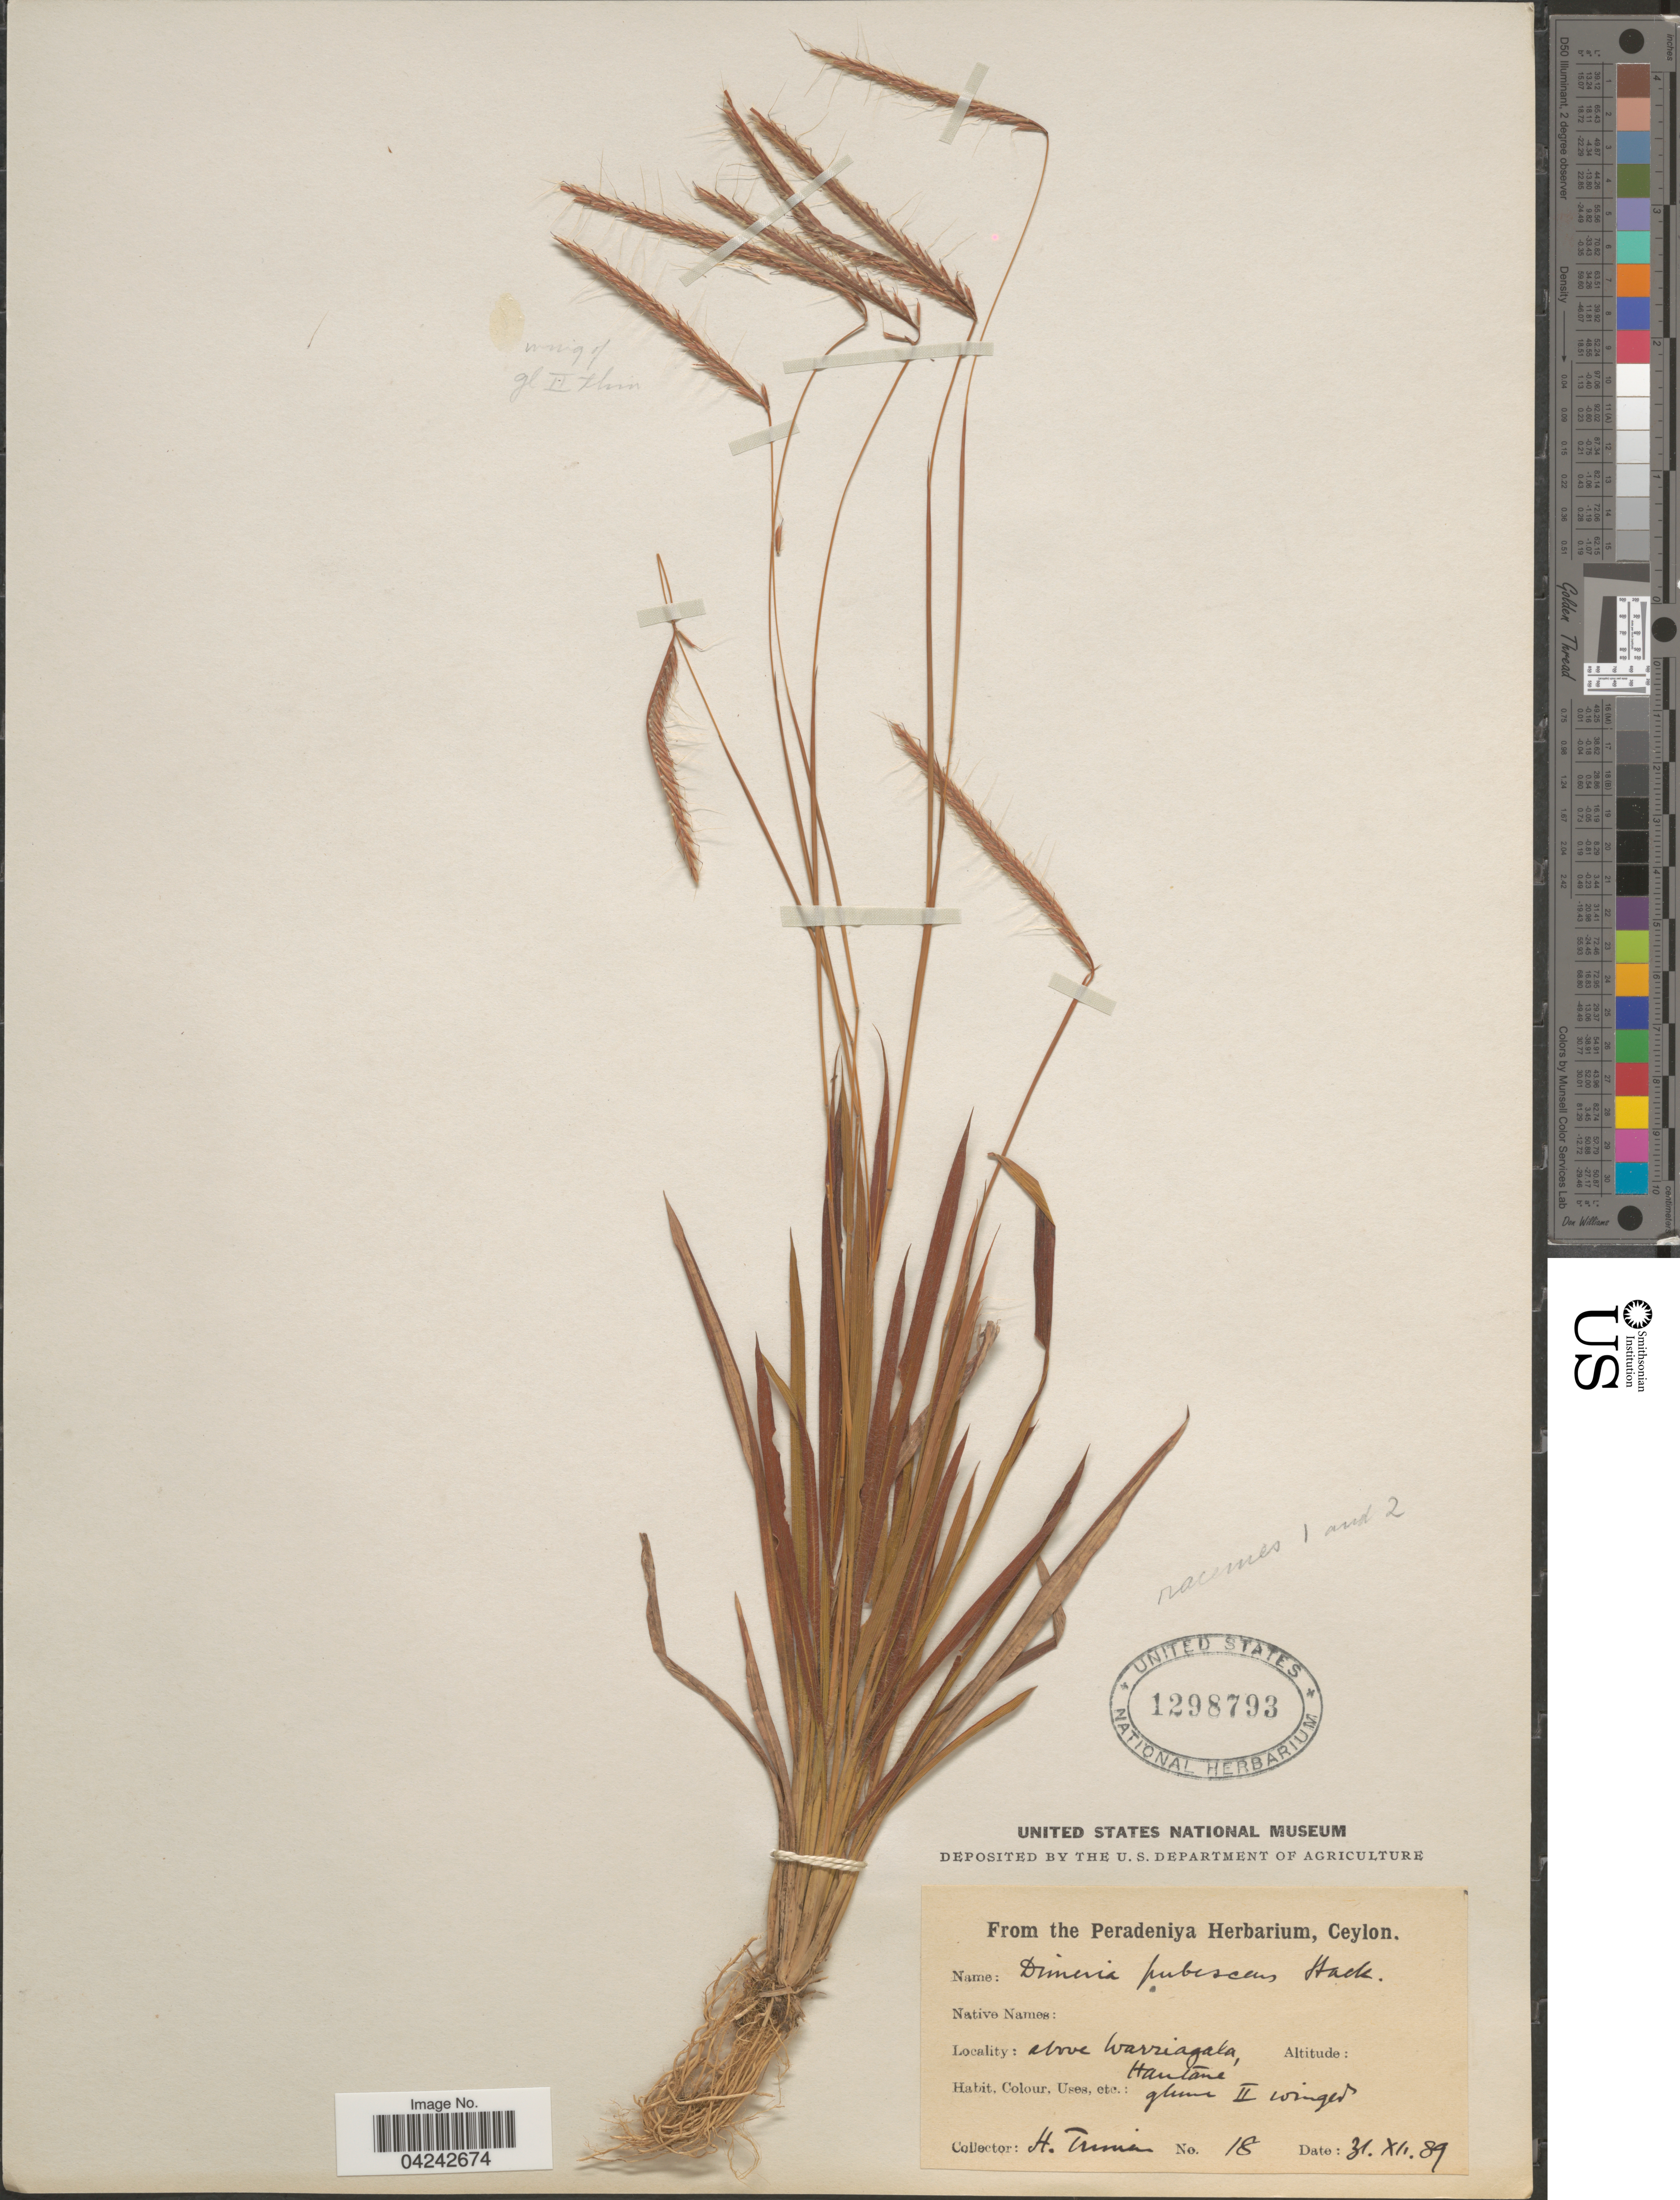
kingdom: Plantae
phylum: Tracheophyta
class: Liliopsida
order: Poales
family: Poaceae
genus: Dimeria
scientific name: Dimeria pubescens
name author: Hack.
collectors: H. Trimen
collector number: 18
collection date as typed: Transcribed d/m/y: 31/12/89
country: Sri Lanka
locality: Above Warriagala. Hantana.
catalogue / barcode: US 1298793